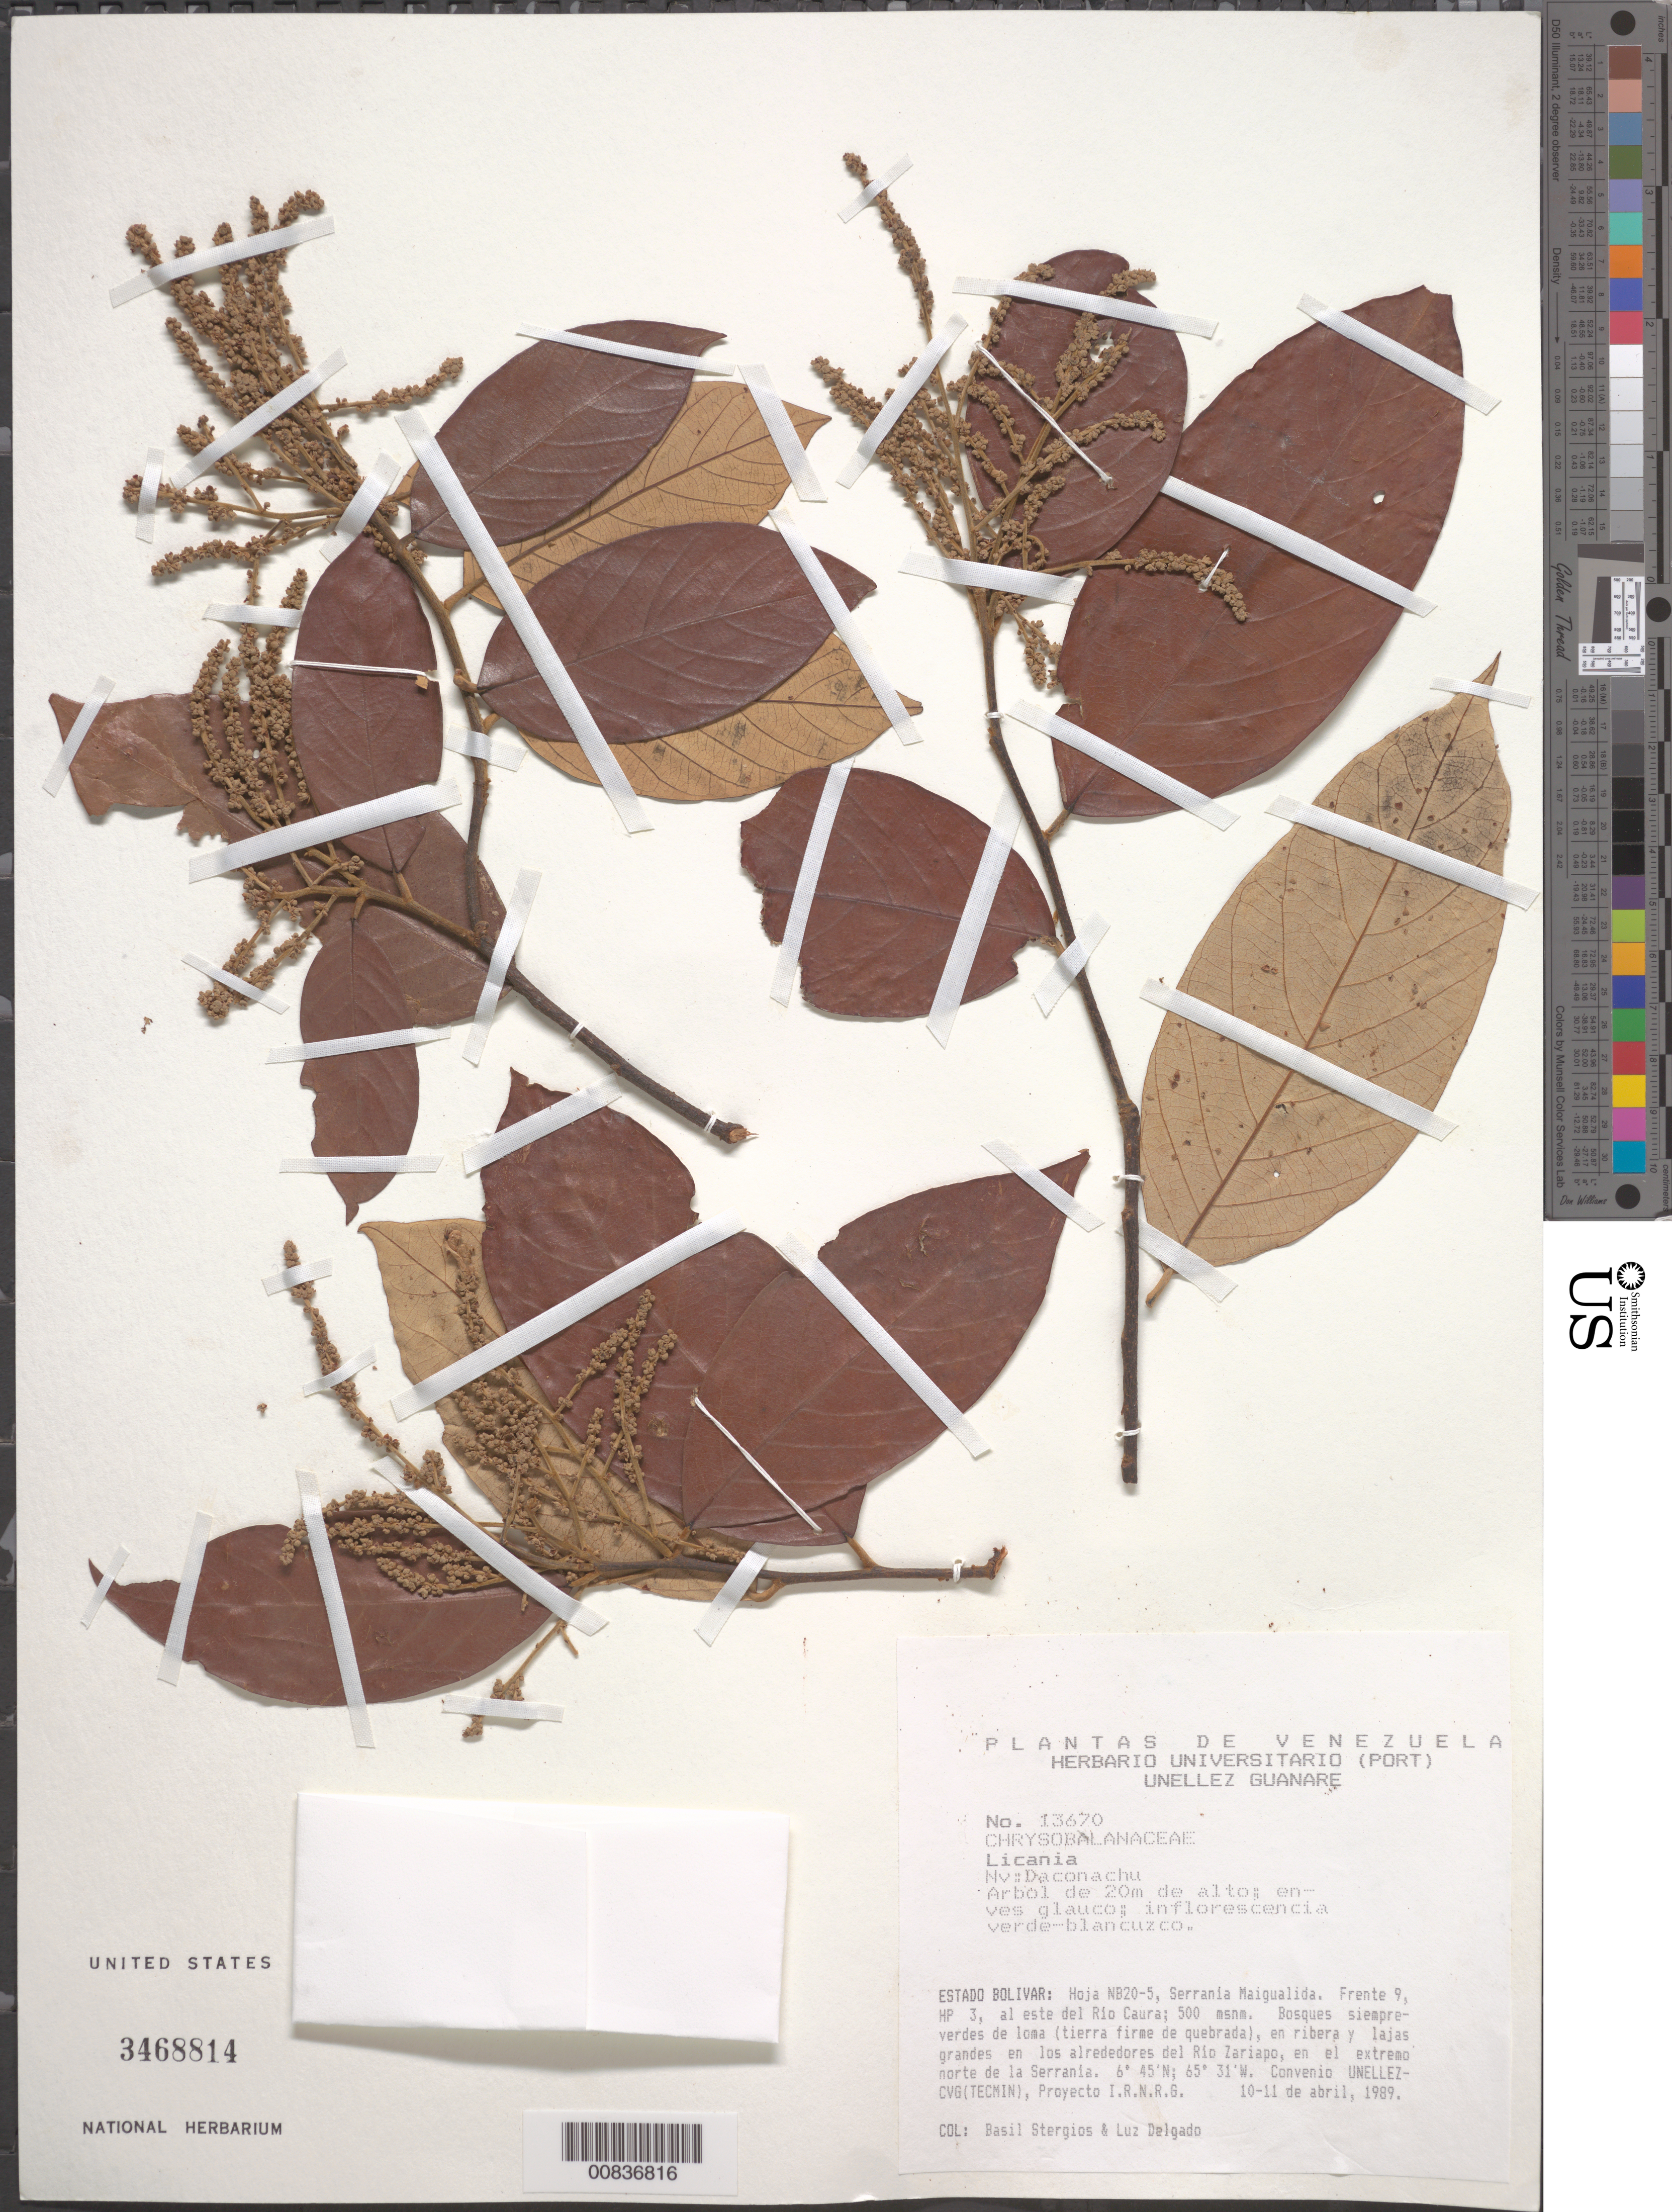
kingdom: Plantae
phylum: Tracheophyta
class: Magnoliopsida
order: Malpighiales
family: Chrysobalanaceae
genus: Licania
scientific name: Licania sp.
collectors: B. G. Stergios & L. Delgado V.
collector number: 13670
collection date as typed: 10-Apr-89 to 11-Apr-89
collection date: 1989-04-10/1989-04-11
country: Venezuela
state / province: Bolívar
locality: Serrania Maigualida, E del río Caura, alrededores del río Zariapo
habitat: Bosques siempre-verdes de loma (tierra firme de quebrada), en ribera y lajas grandesen los alrededores del río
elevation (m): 500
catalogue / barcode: US 3468814